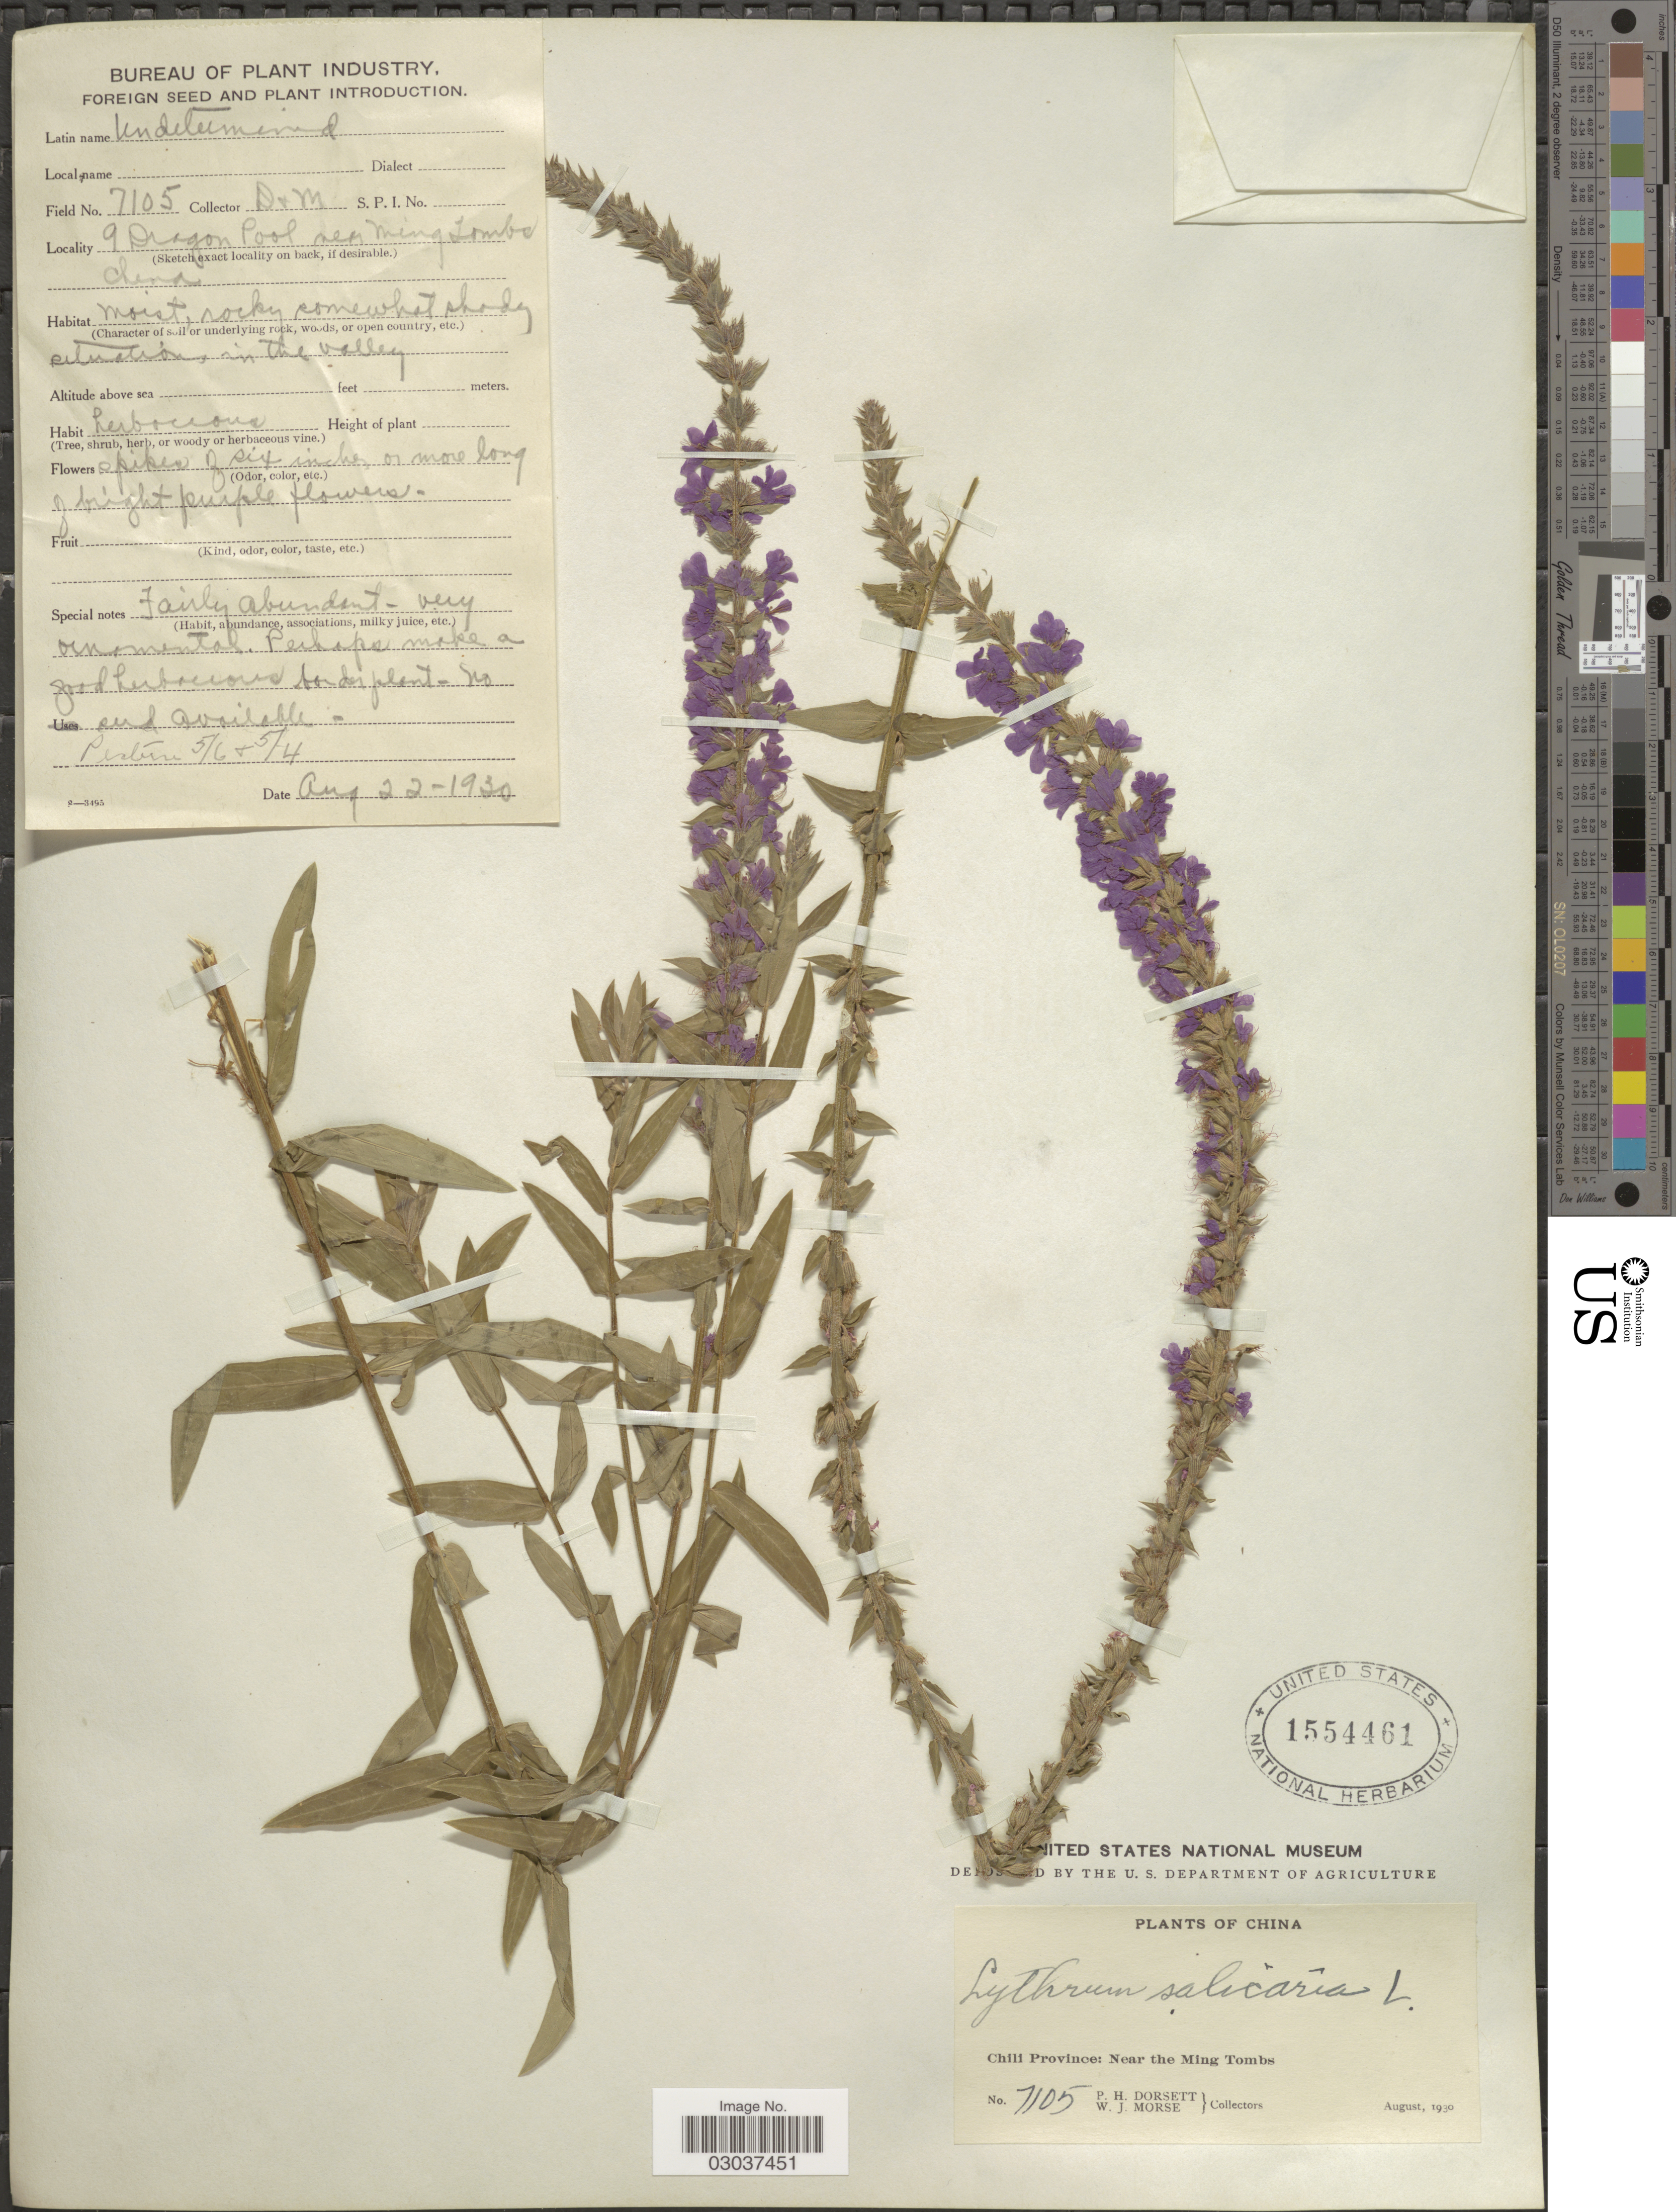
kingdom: Plantae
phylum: Tracheophyta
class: Magnoliopsida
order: Myrtales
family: Lythraceae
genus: Lythrum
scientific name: Lythrum salicaria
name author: L.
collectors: P. H. Dorsett & W. J. Morse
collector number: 7105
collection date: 1930-08-22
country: China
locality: Chili Province: Near the Ming Tombs. 9 Dragon Pool near Ming Tombs.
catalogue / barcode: US 1554461